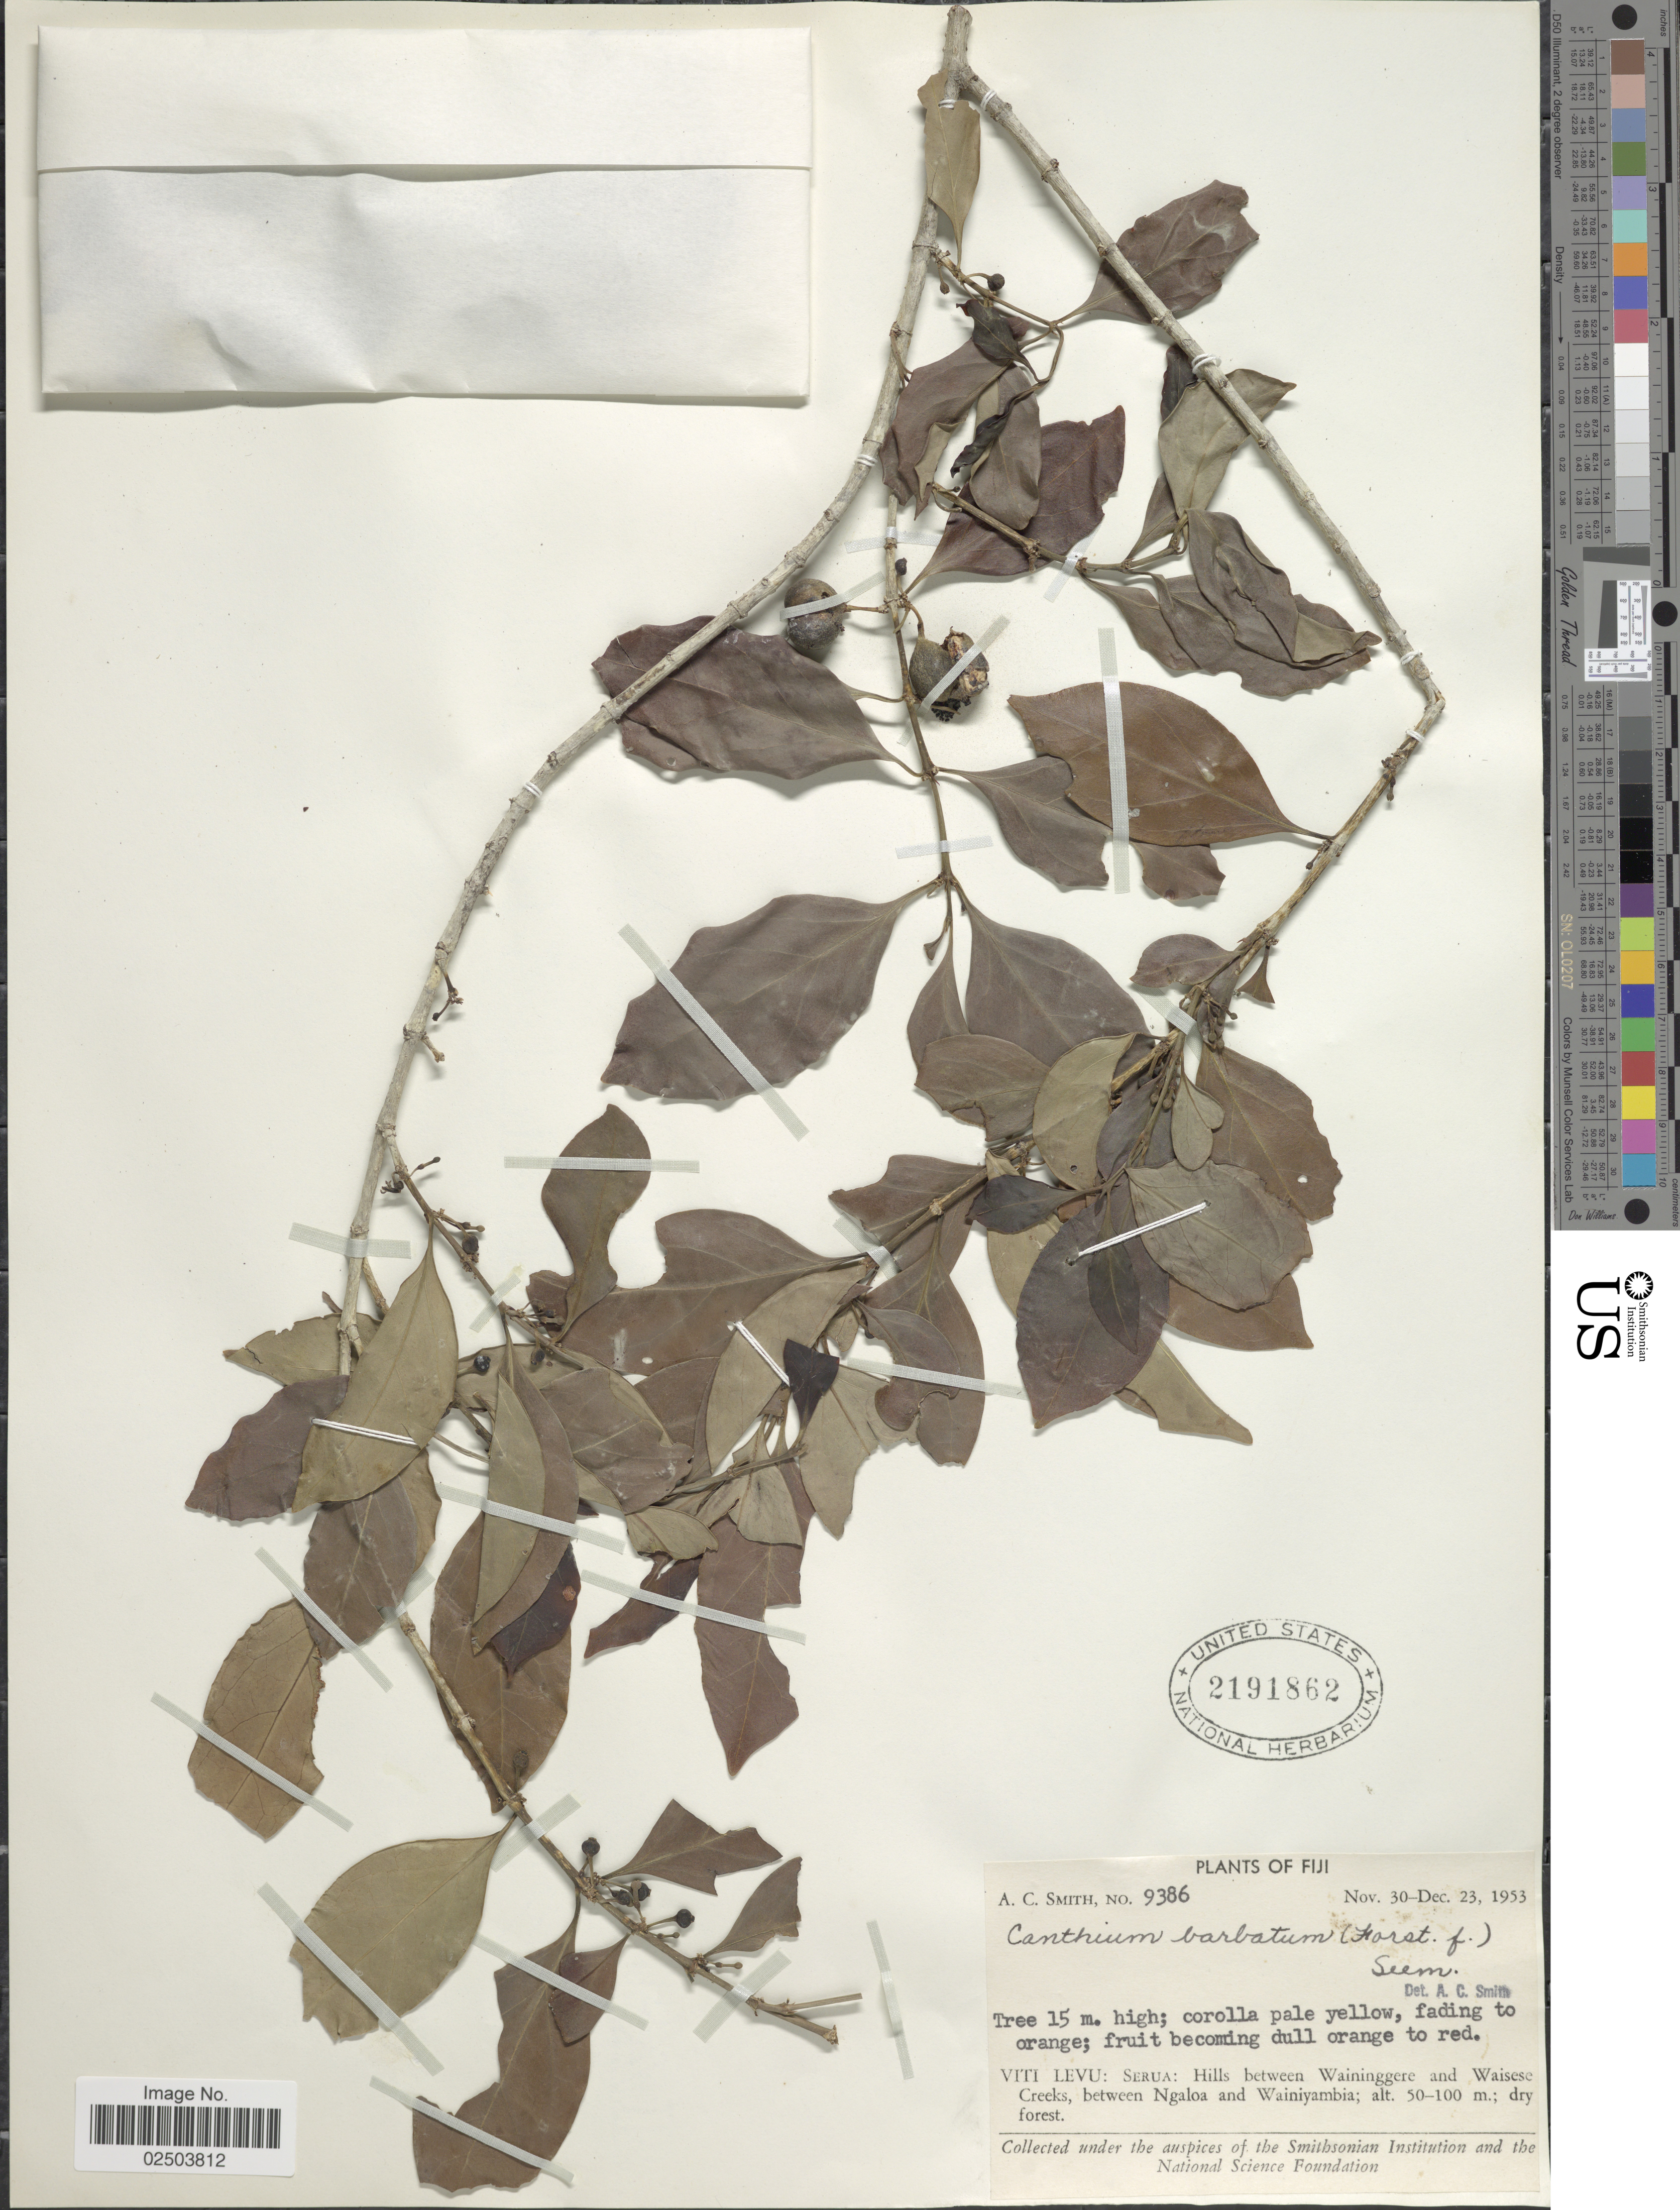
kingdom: Plantae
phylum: Tracheophyta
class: Magnoliopsida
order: Gentianales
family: Rubiaceae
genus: Cyclophyllum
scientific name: Cyclophyllum barbatum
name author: (G. Forst.) N. Hallé & J. Florence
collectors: A. C. Smith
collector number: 9386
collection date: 1953-11-30/1953-12-23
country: Fiji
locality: Viti Levu: Serua: Hills between Waininggere and Waisese Creeks, between Ngaloa and Wainiyambia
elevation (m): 50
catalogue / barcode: US 2191862